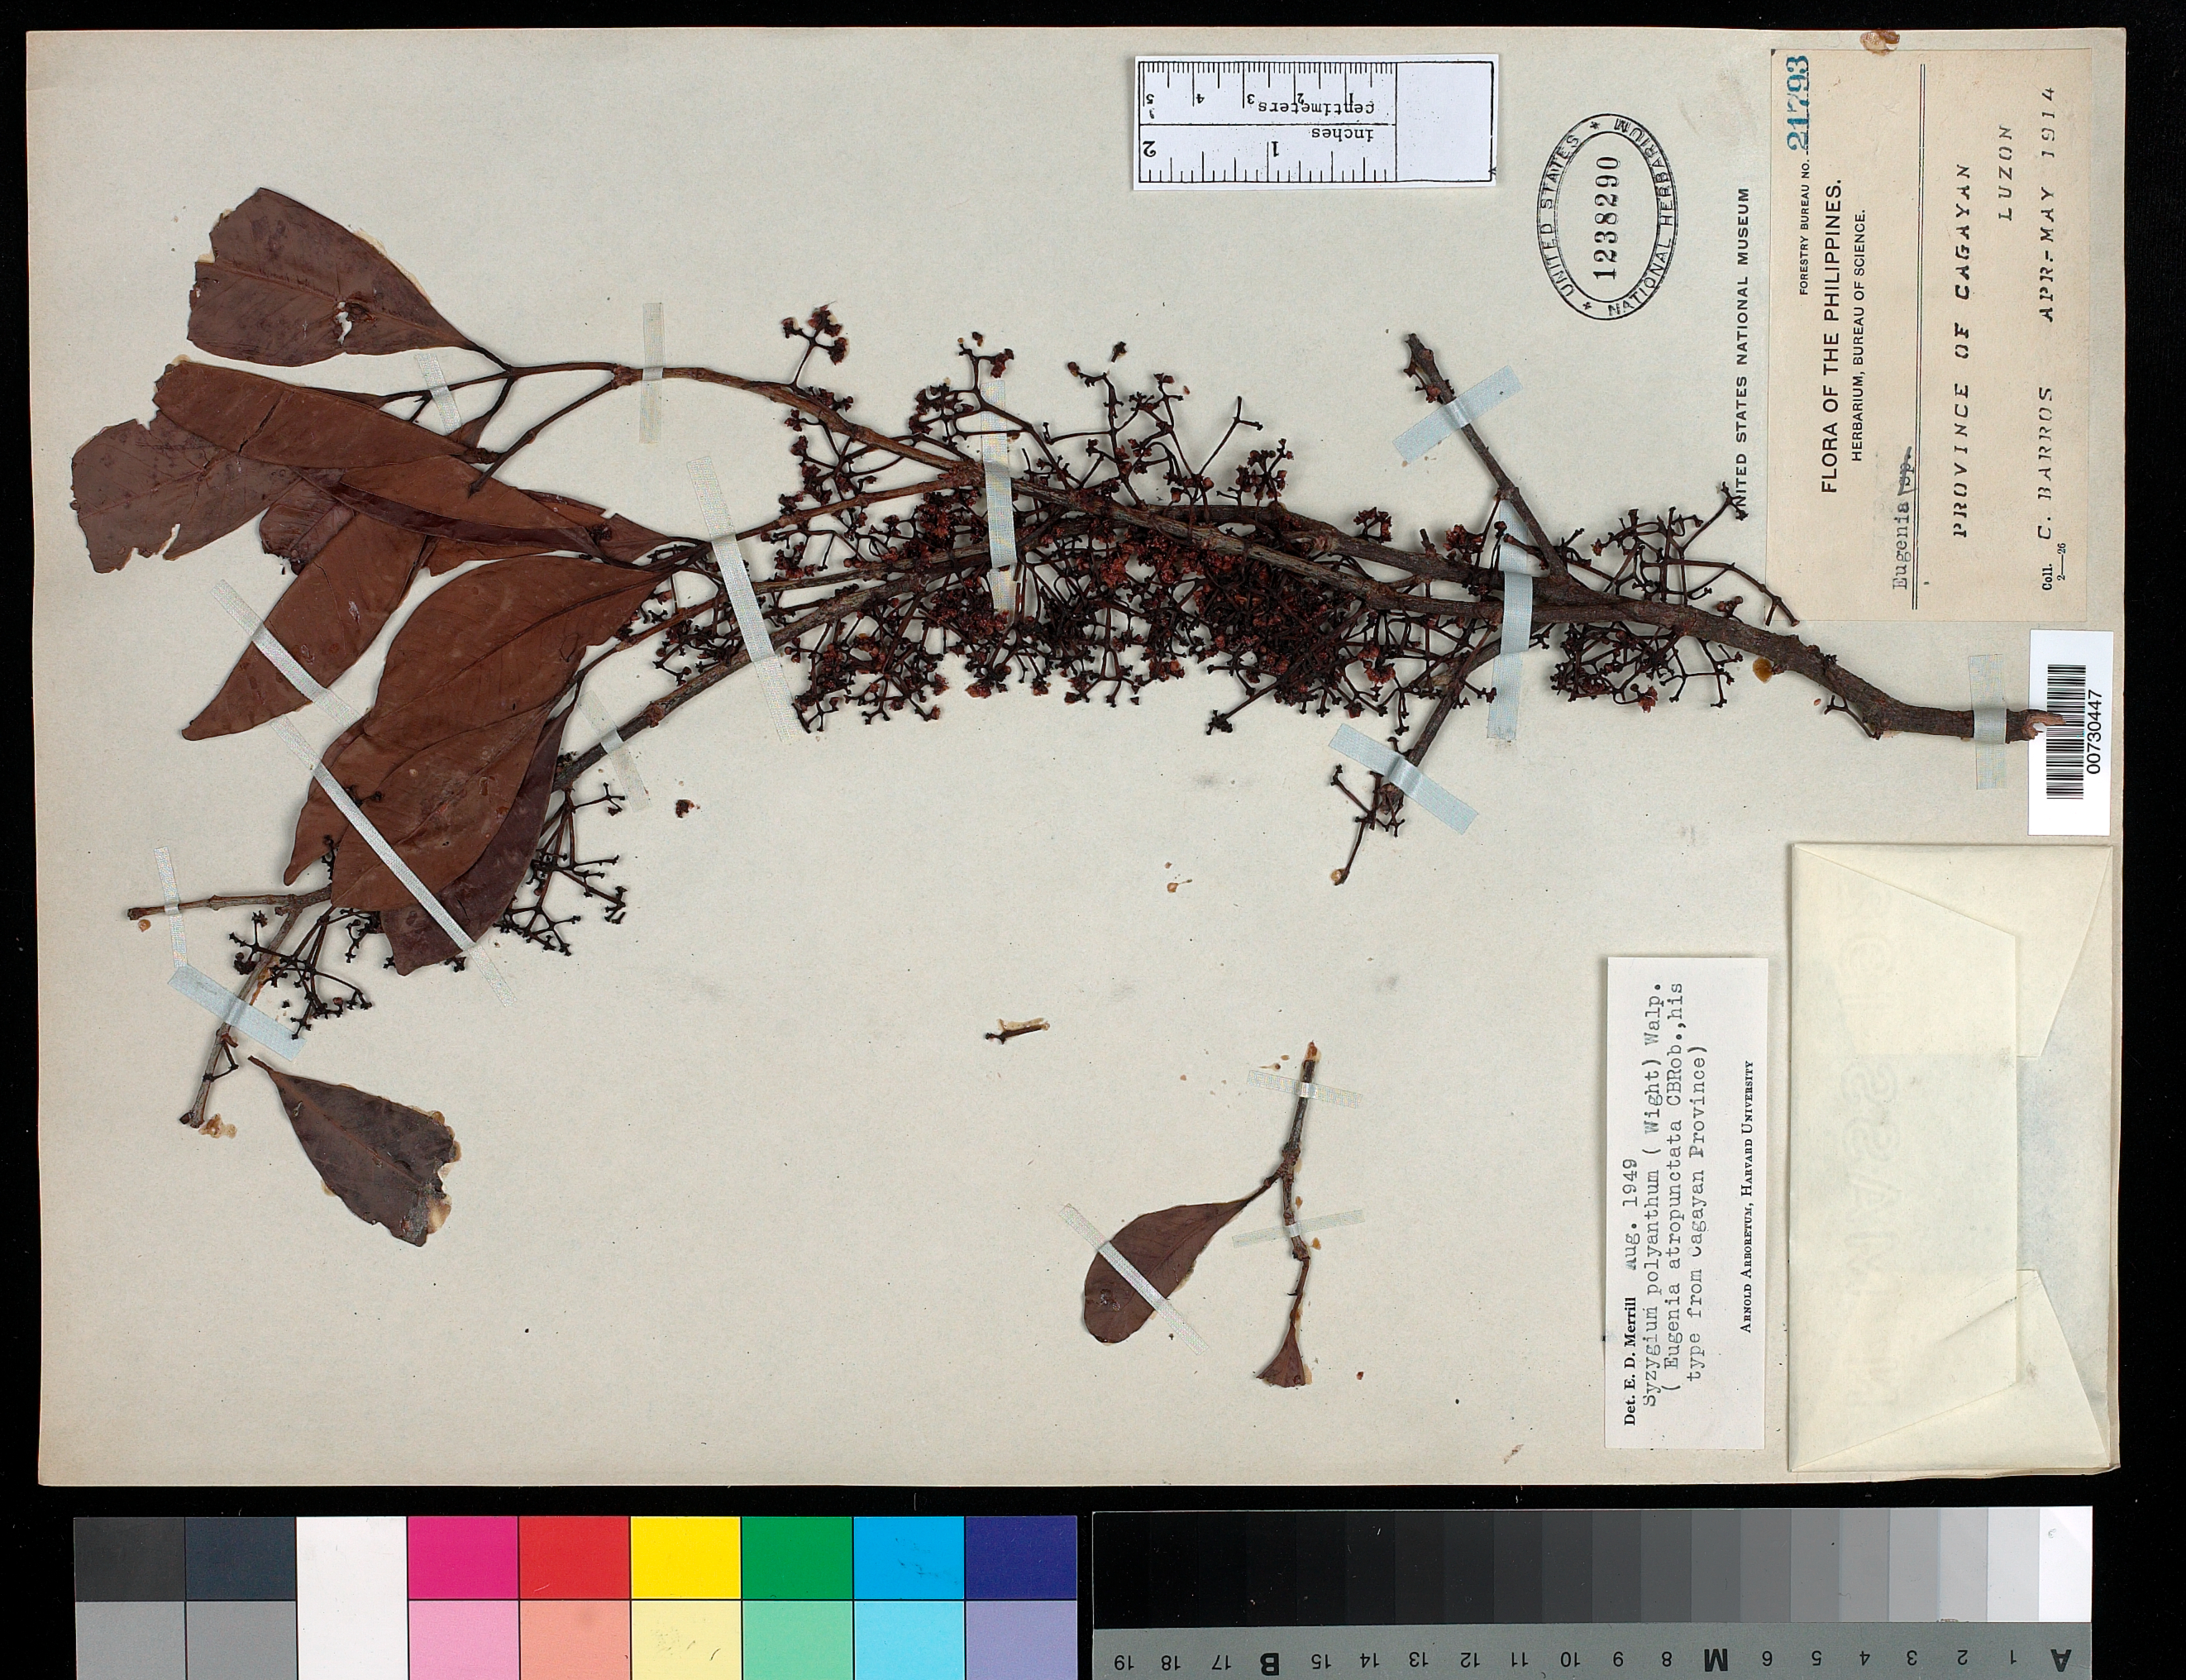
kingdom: Plantae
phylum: Tracheophyta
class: Magnoliopsida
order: Myrtales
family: Myrtaceae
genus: Syzygium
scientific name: Syzygium polyanthum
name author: (Wight) Walp.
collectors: C. Barros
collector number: For. Bur. 21793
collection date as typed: Apr 1914 to -- May 1914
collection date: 1914-04/1914-05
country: Philippines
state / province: Cagayan Valley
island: Luzon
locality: Cagayan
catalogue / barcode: US 1238290